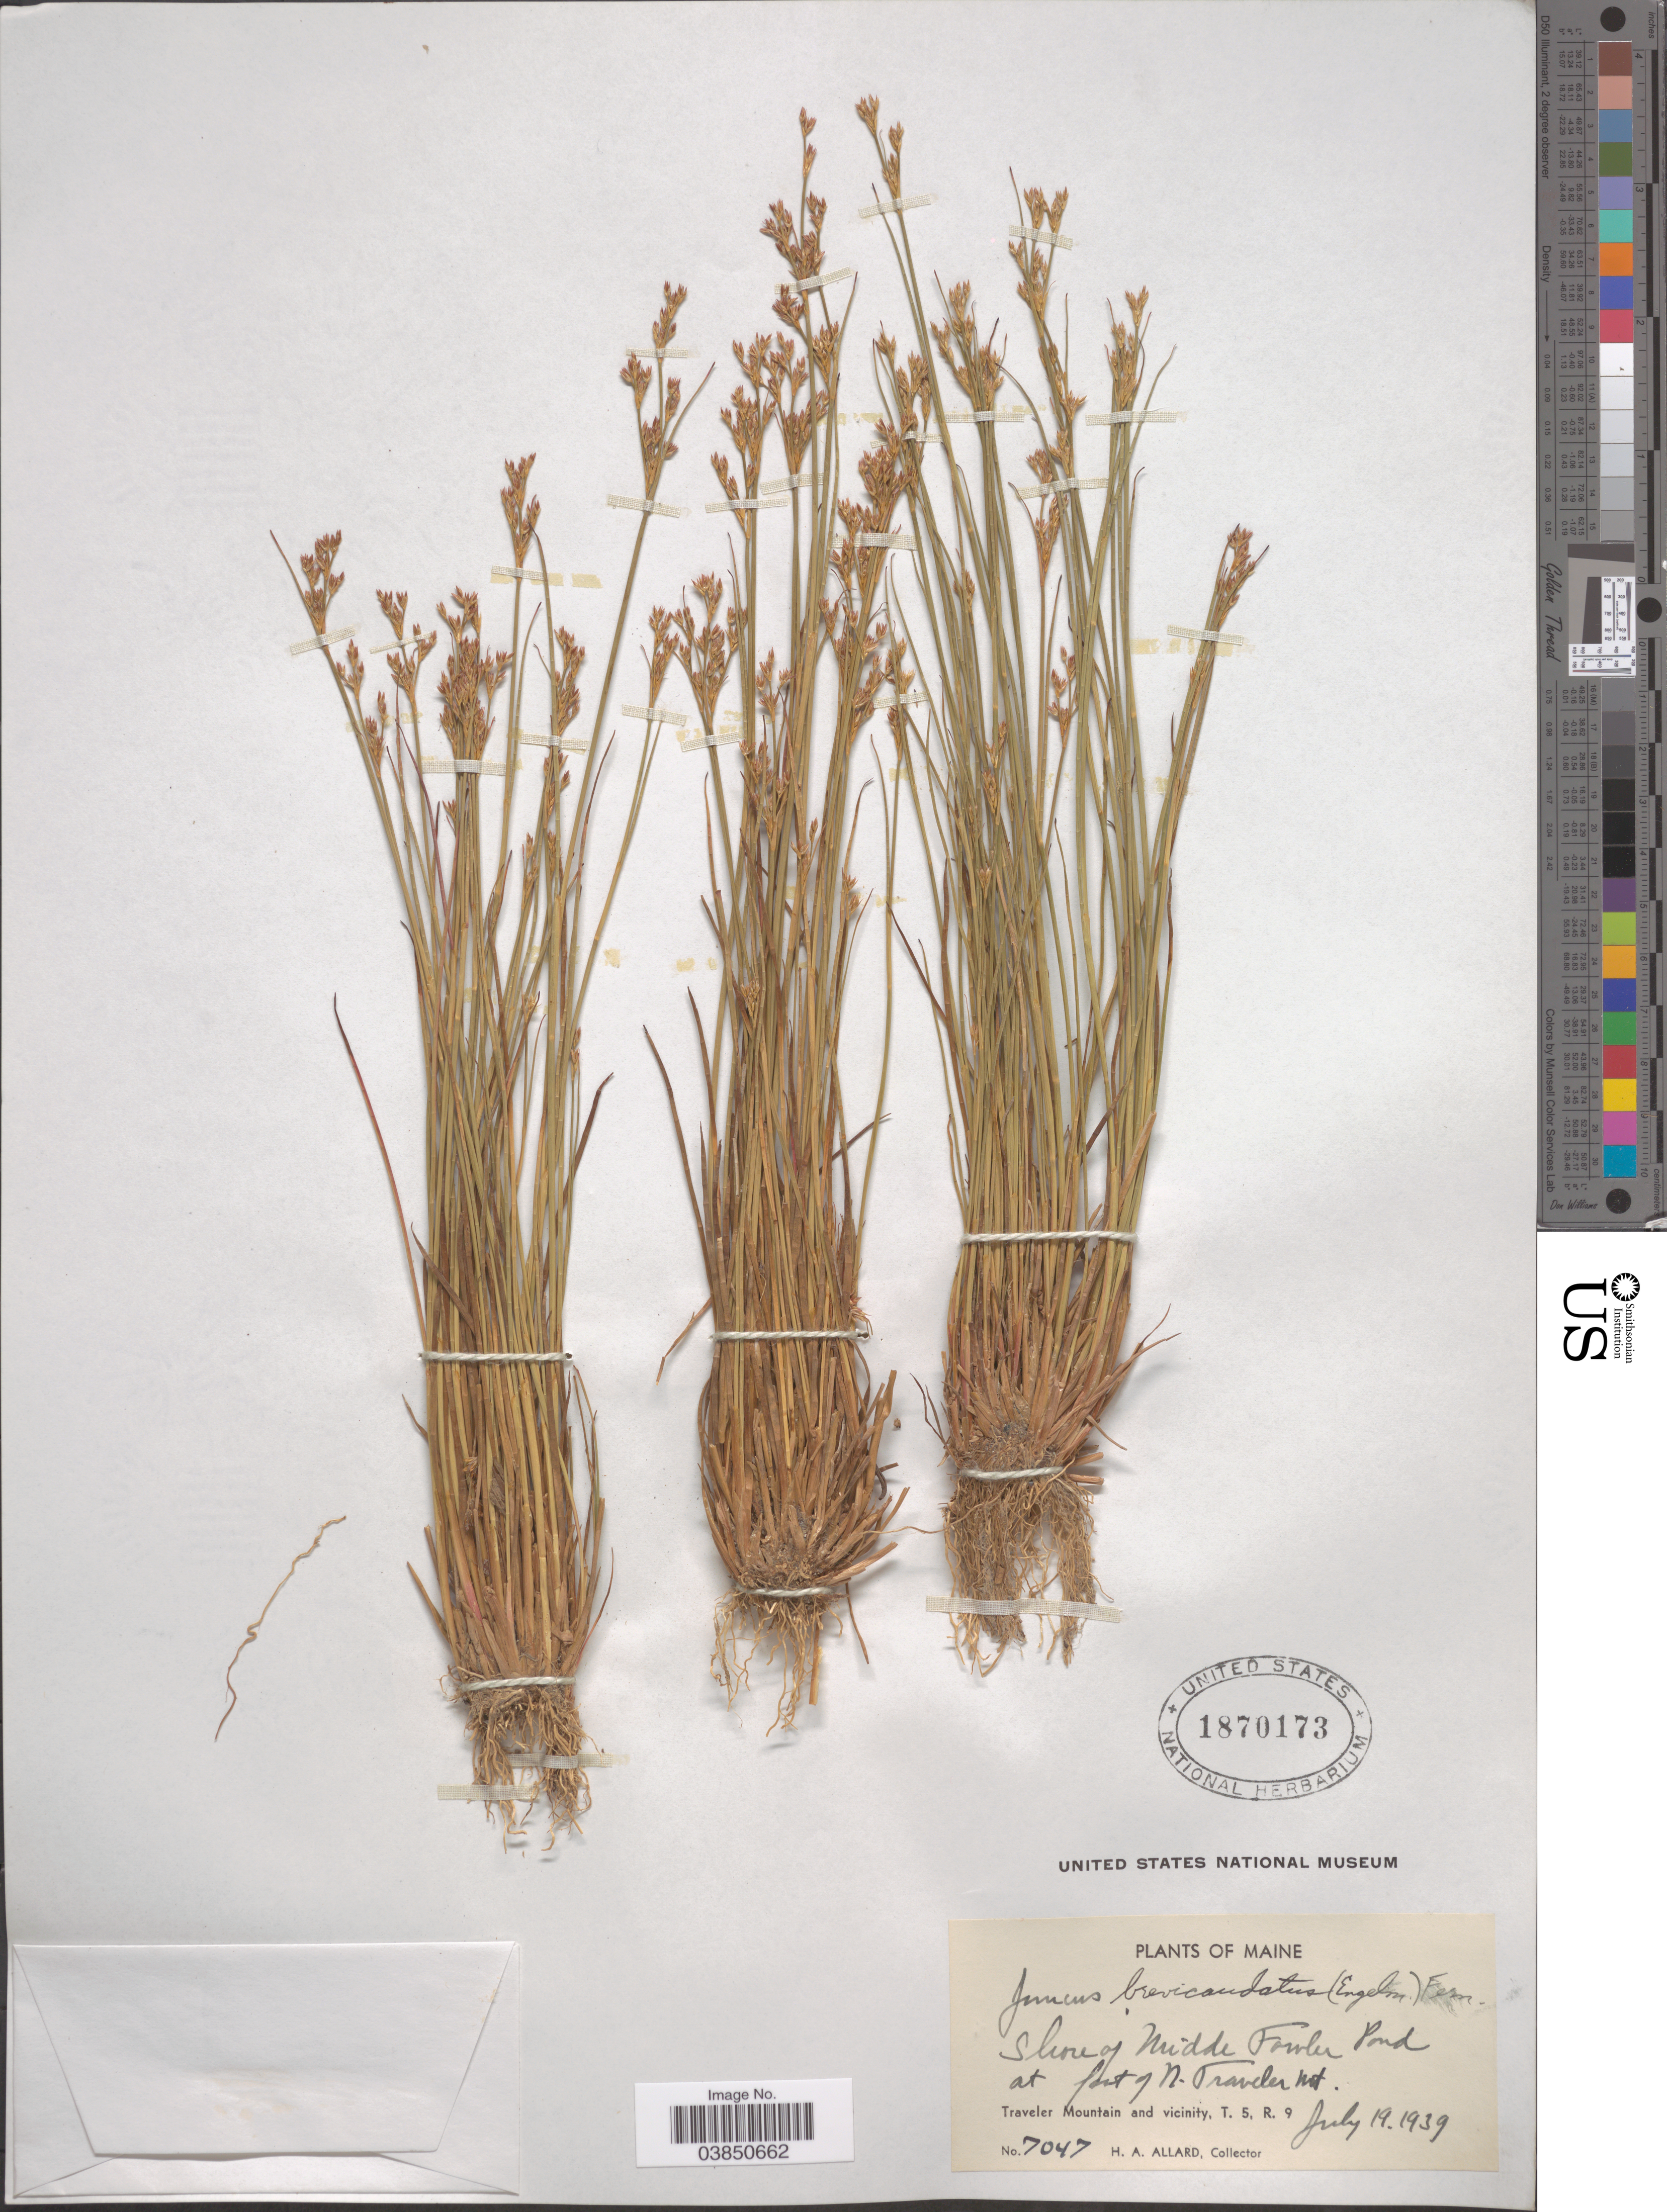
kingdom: Plantae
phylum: Tracheophyta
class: Liliopsida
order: Poales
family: Juncaceae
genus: Juncus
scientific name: Juncus brevicaudatus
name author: (Engelm.) Fernald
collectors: H. A. Allard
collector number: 7047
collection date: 1939-07-19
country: United States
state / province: Maine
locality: Shore of Middle Fowler Pond at foot of N. Traveler Mt. Traveler Mountain and vicinity, T. 5, R. 9.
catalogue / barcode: US 1870173